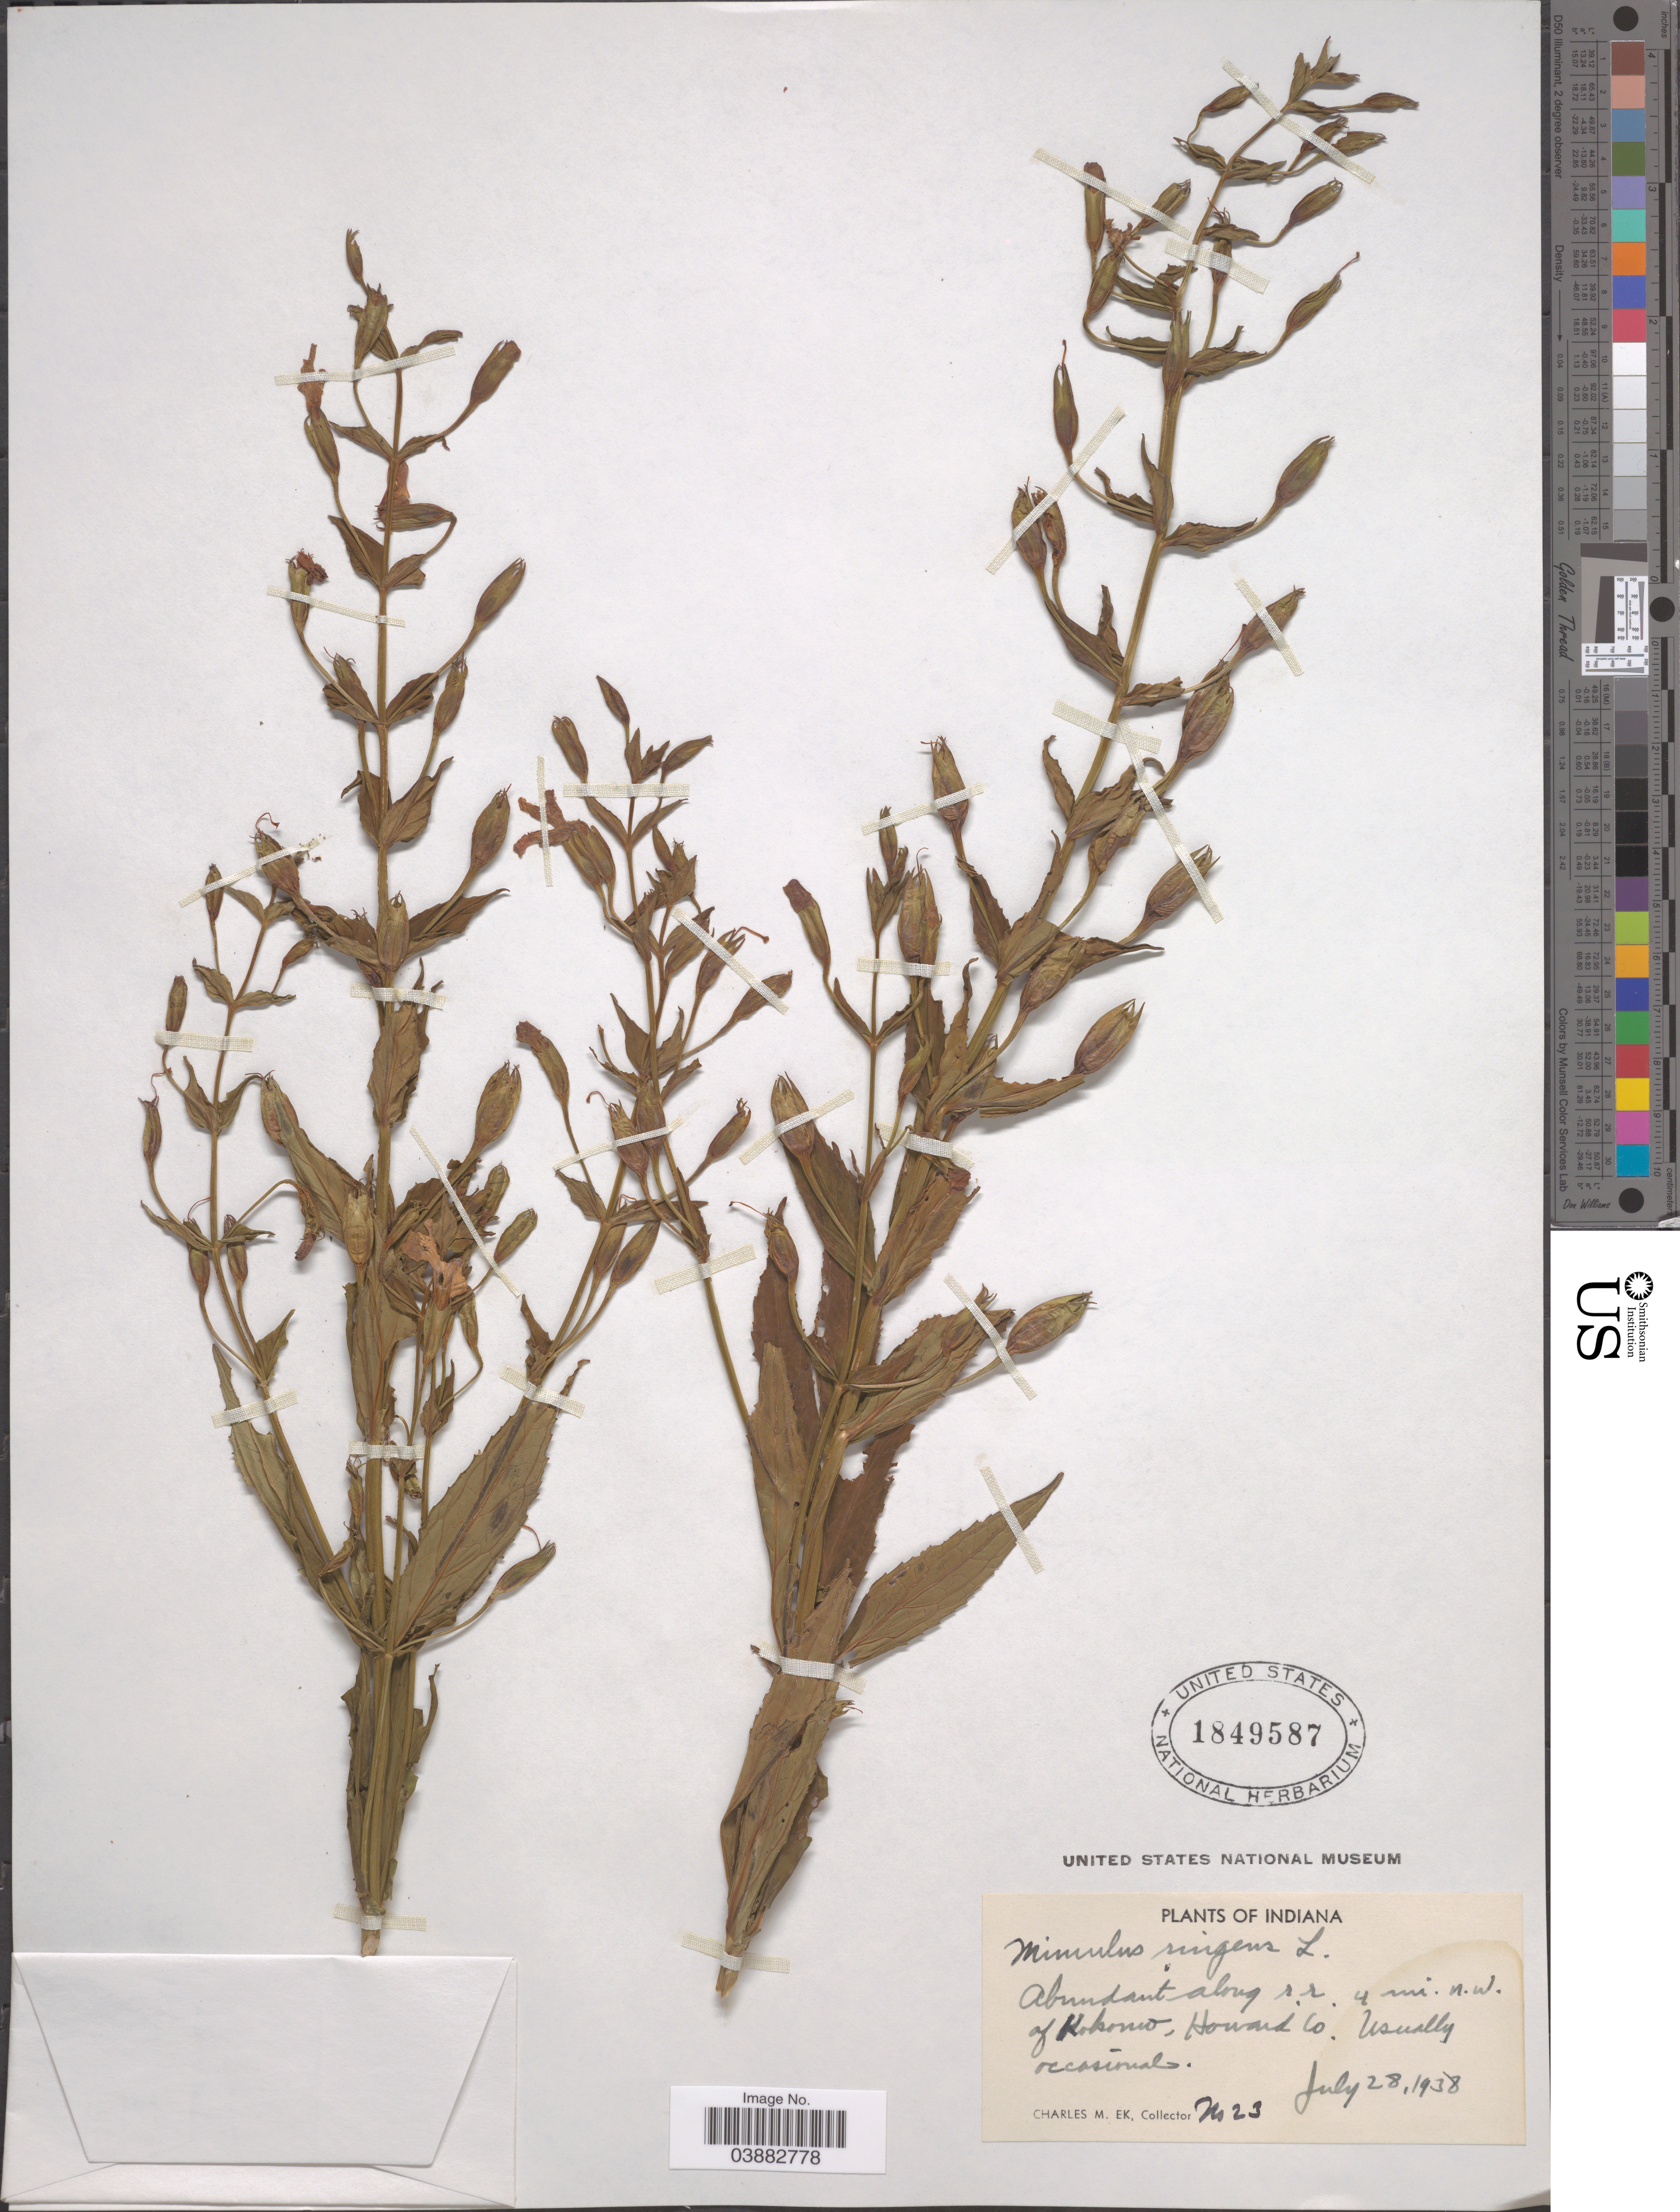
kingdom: Plantae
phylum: Tracheophyta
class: Magnoliopsida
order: Lamiales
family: Phrymaceae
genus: Mimulus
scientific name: Mimulus ringens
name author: L.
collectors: C. Ek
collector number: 23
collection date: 1938-07-28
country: United States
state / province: Indiana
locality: Abundant along r.r. 4 mi. n.w. ok Kokomo, Howard Co.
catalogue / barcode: US 1849587